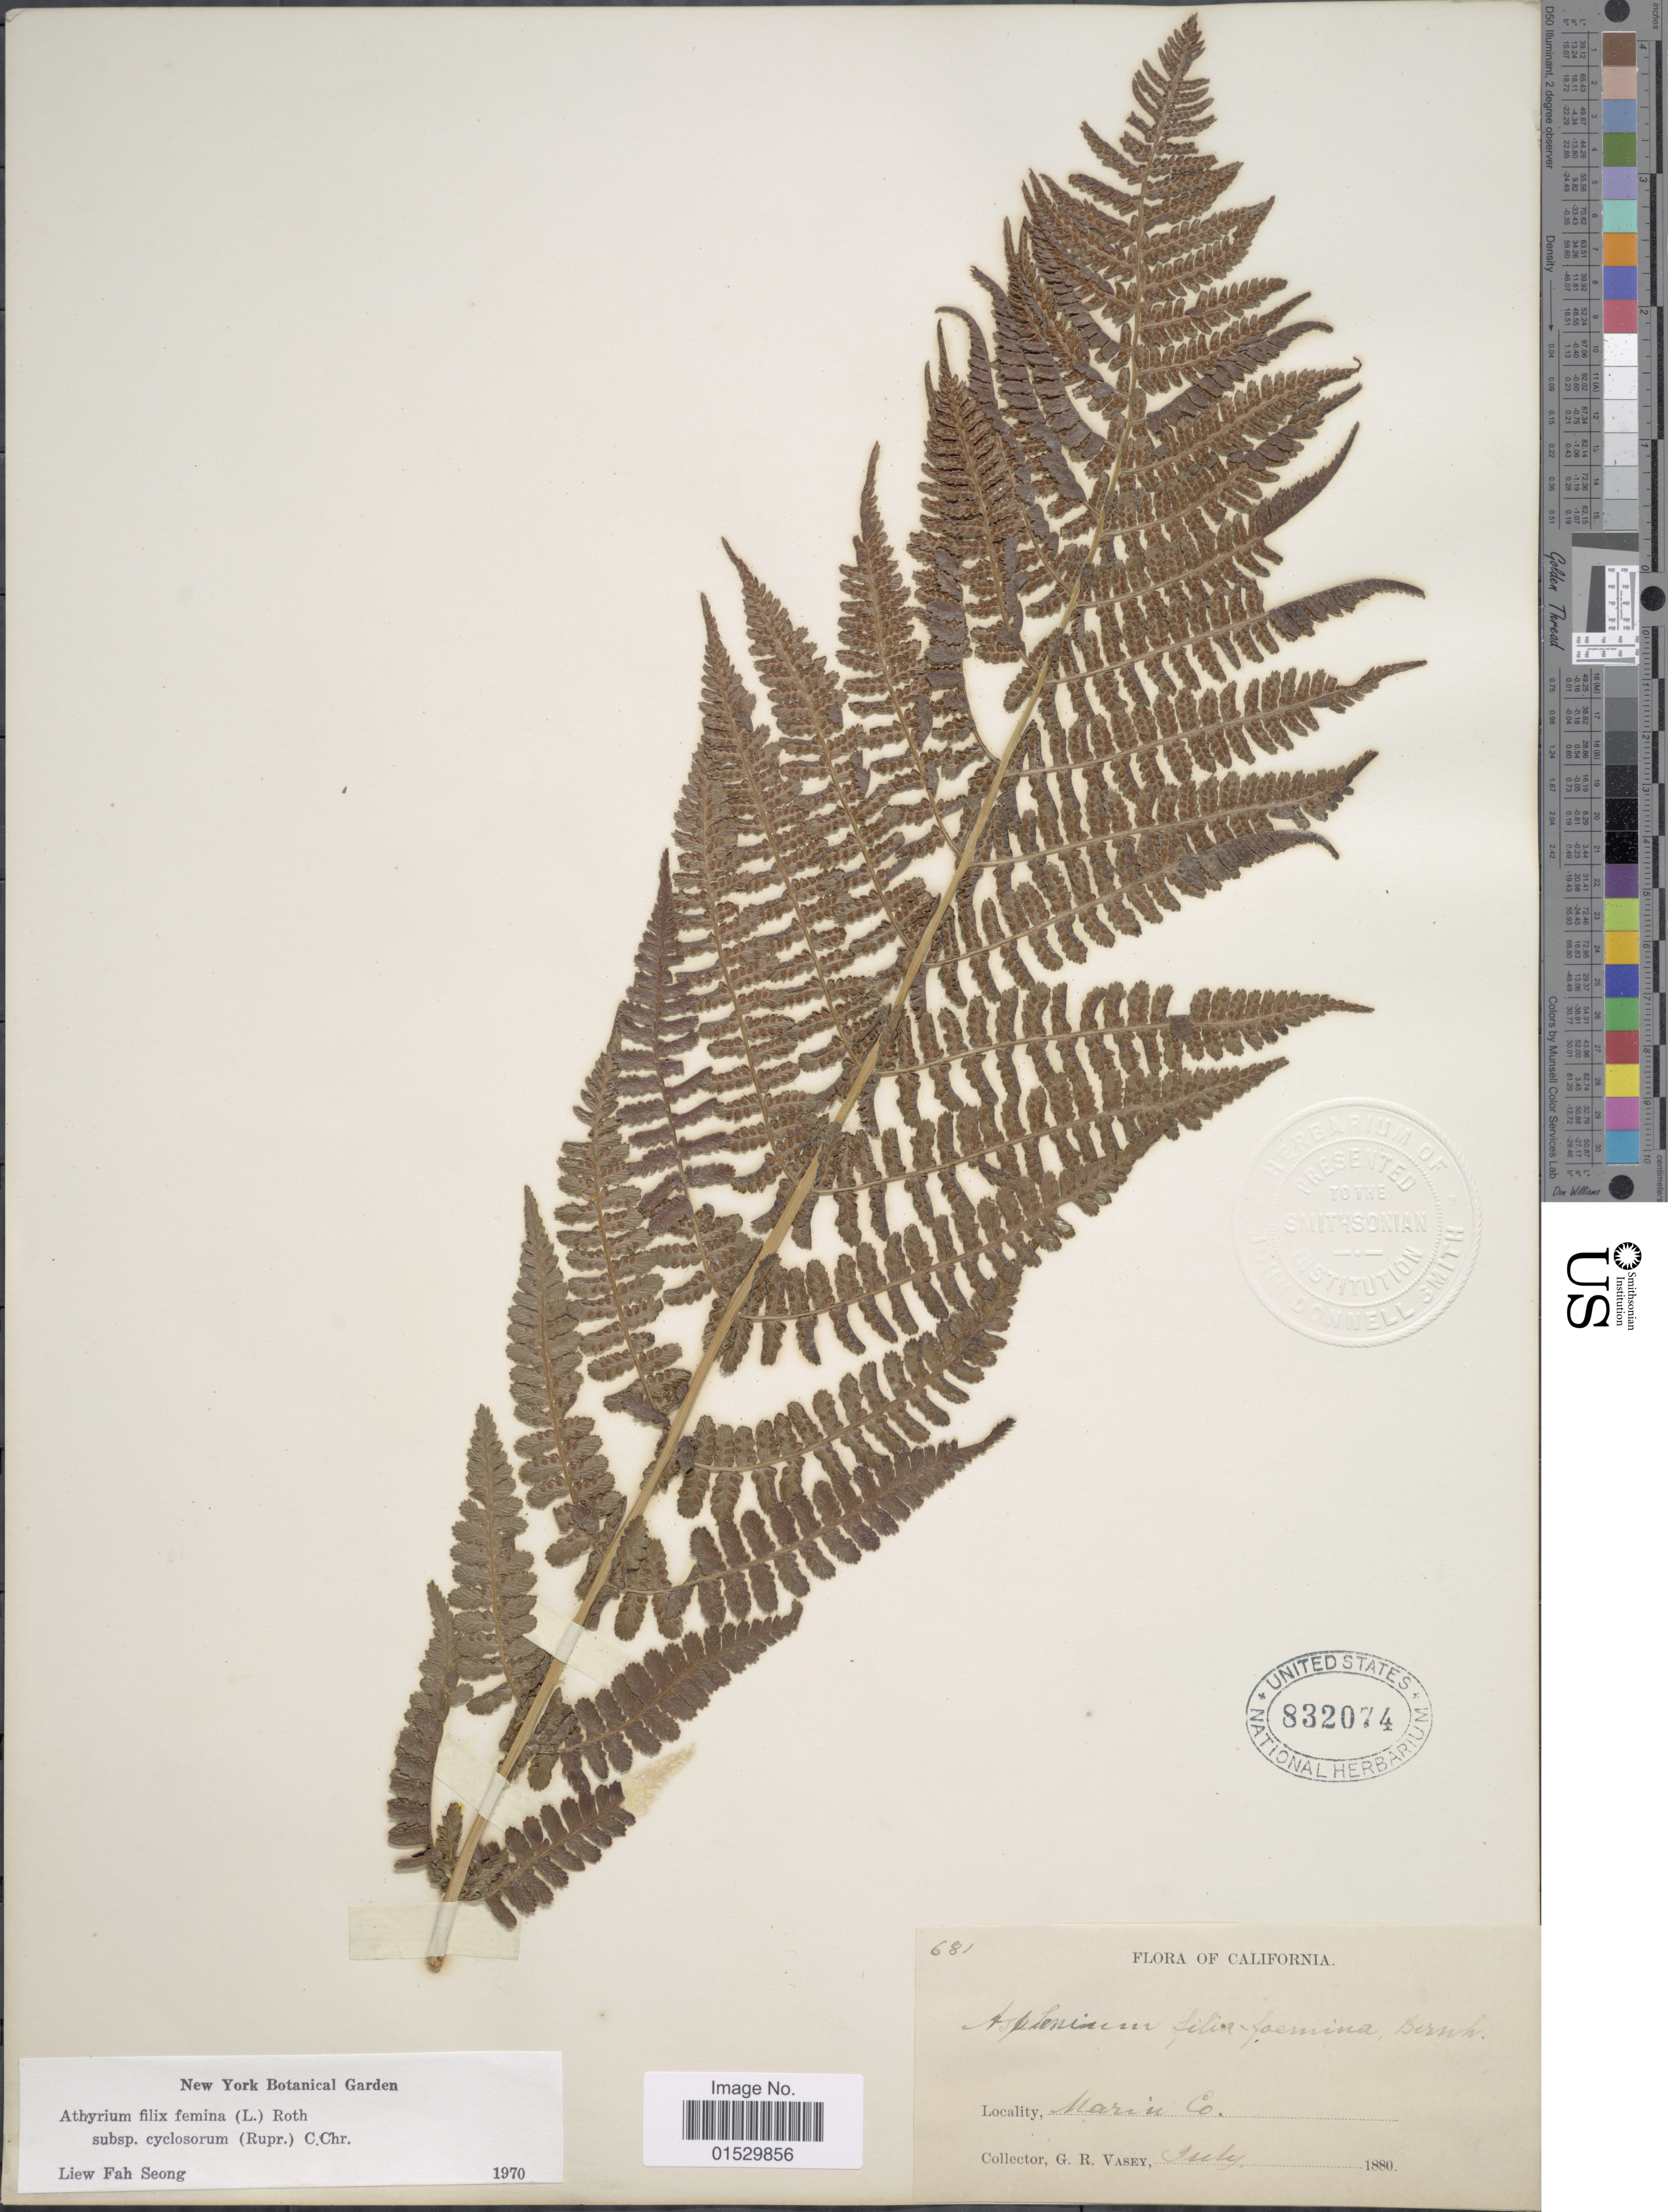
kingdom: Plantae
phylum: Tracheophyta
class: Polypodiopsida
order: Polypodiales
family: Athyriaceae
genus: Athyrium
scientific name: Athyrium filix-femina subsp. cyclosorum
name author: (Rupr.) C. Chr.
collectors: G. R. Vasey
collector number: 681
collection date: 1880-07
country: United States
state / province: California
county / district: Marin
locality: Marin Co.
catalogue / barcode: US 832074